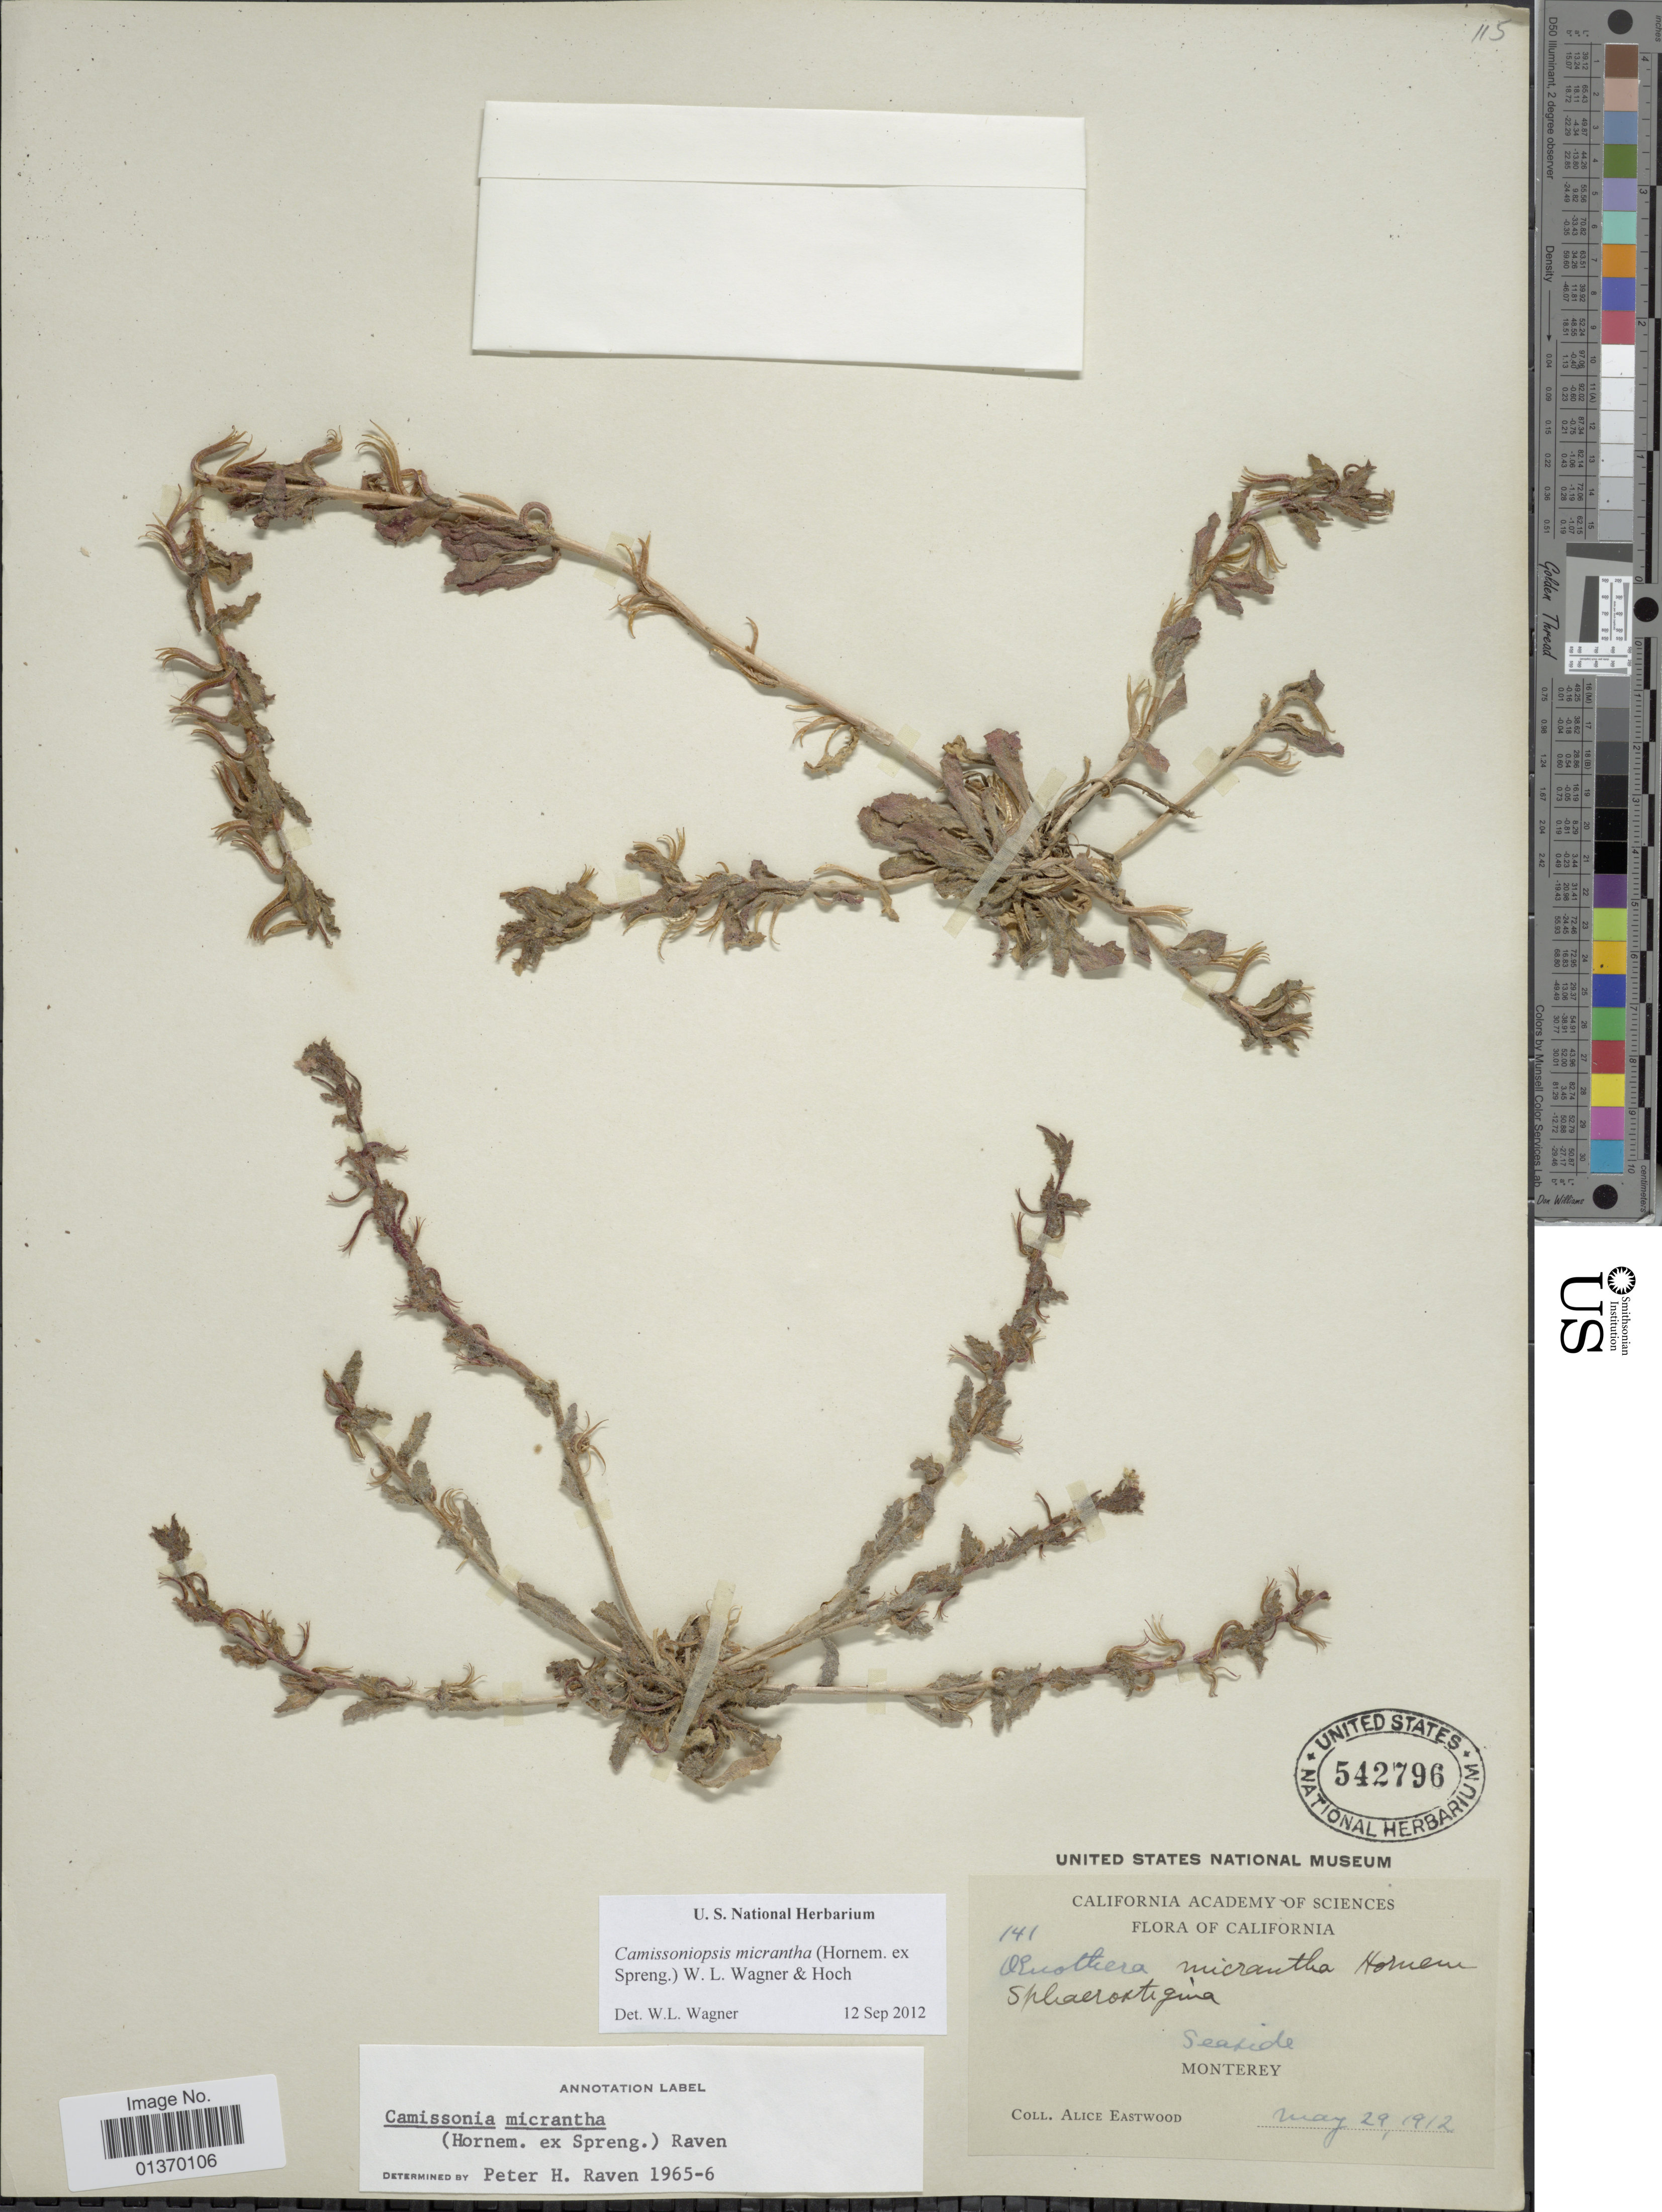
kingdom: Plantae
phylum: Tracheophyta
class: Magnoliopsida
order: Myrtales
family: Onagraceae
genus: Camissoniopsis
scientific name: Camissoniopsis micrantha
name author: (Hornem. ex Spreng.) W.L. Wagner & Hoch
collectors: A. Eastwood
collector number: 141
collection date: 1912-05-29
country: United States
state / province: California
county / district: Monterey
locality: Seaside, Monterey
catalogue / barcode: US 542796